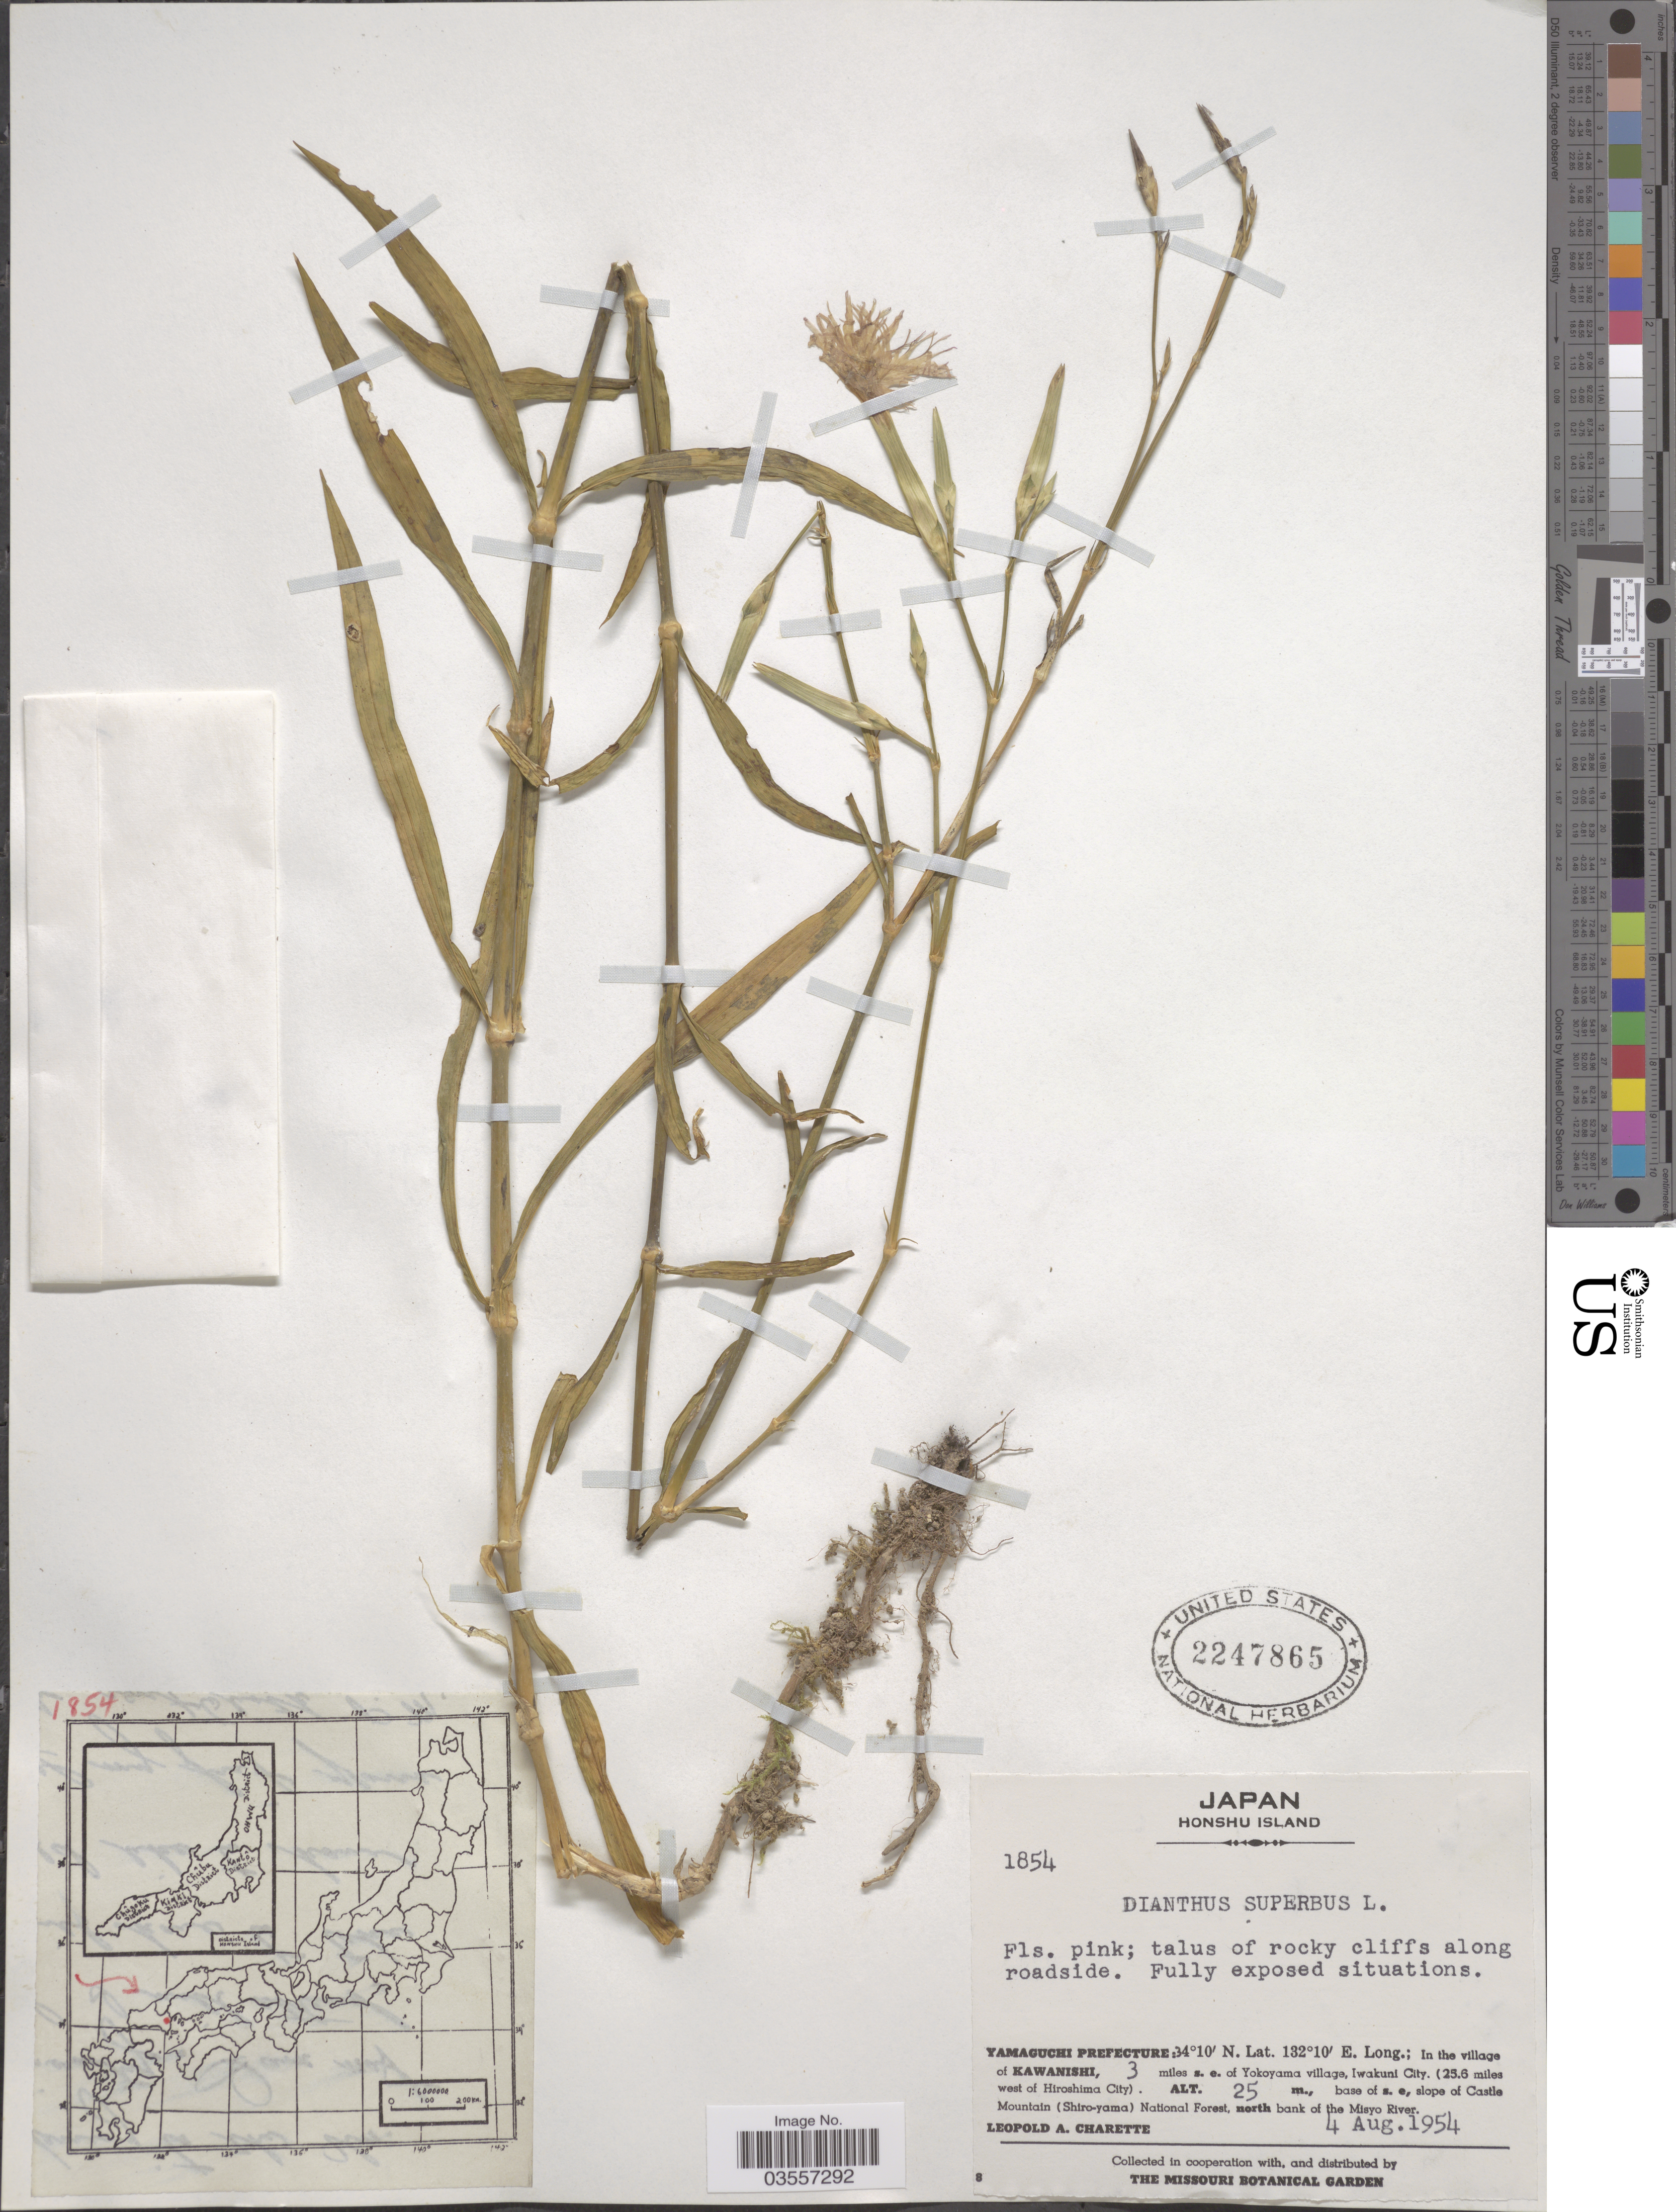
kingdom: Plantae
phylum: Tracheophyta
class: Magnoliopsida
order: Caryophyllales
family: Caryophyllaceae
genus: Dianthus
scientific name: Dianthus superbus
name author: L.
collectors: L. A. Charette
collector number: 1854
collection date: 1954-08-04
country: Japan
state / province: Yamaguti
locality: Honshu Island. Yamaguchi Prefecture: In the village of Kawanashi, 3 miles s. e. of Yokoyama village, Iwakuni City, (25.6 miles west of Hiroshima City). Base of s. e, slope of Castle Mountain (Shiro-yama) National Forest, north bank of the Misyo River.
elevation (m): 25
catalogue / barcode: US 2247865